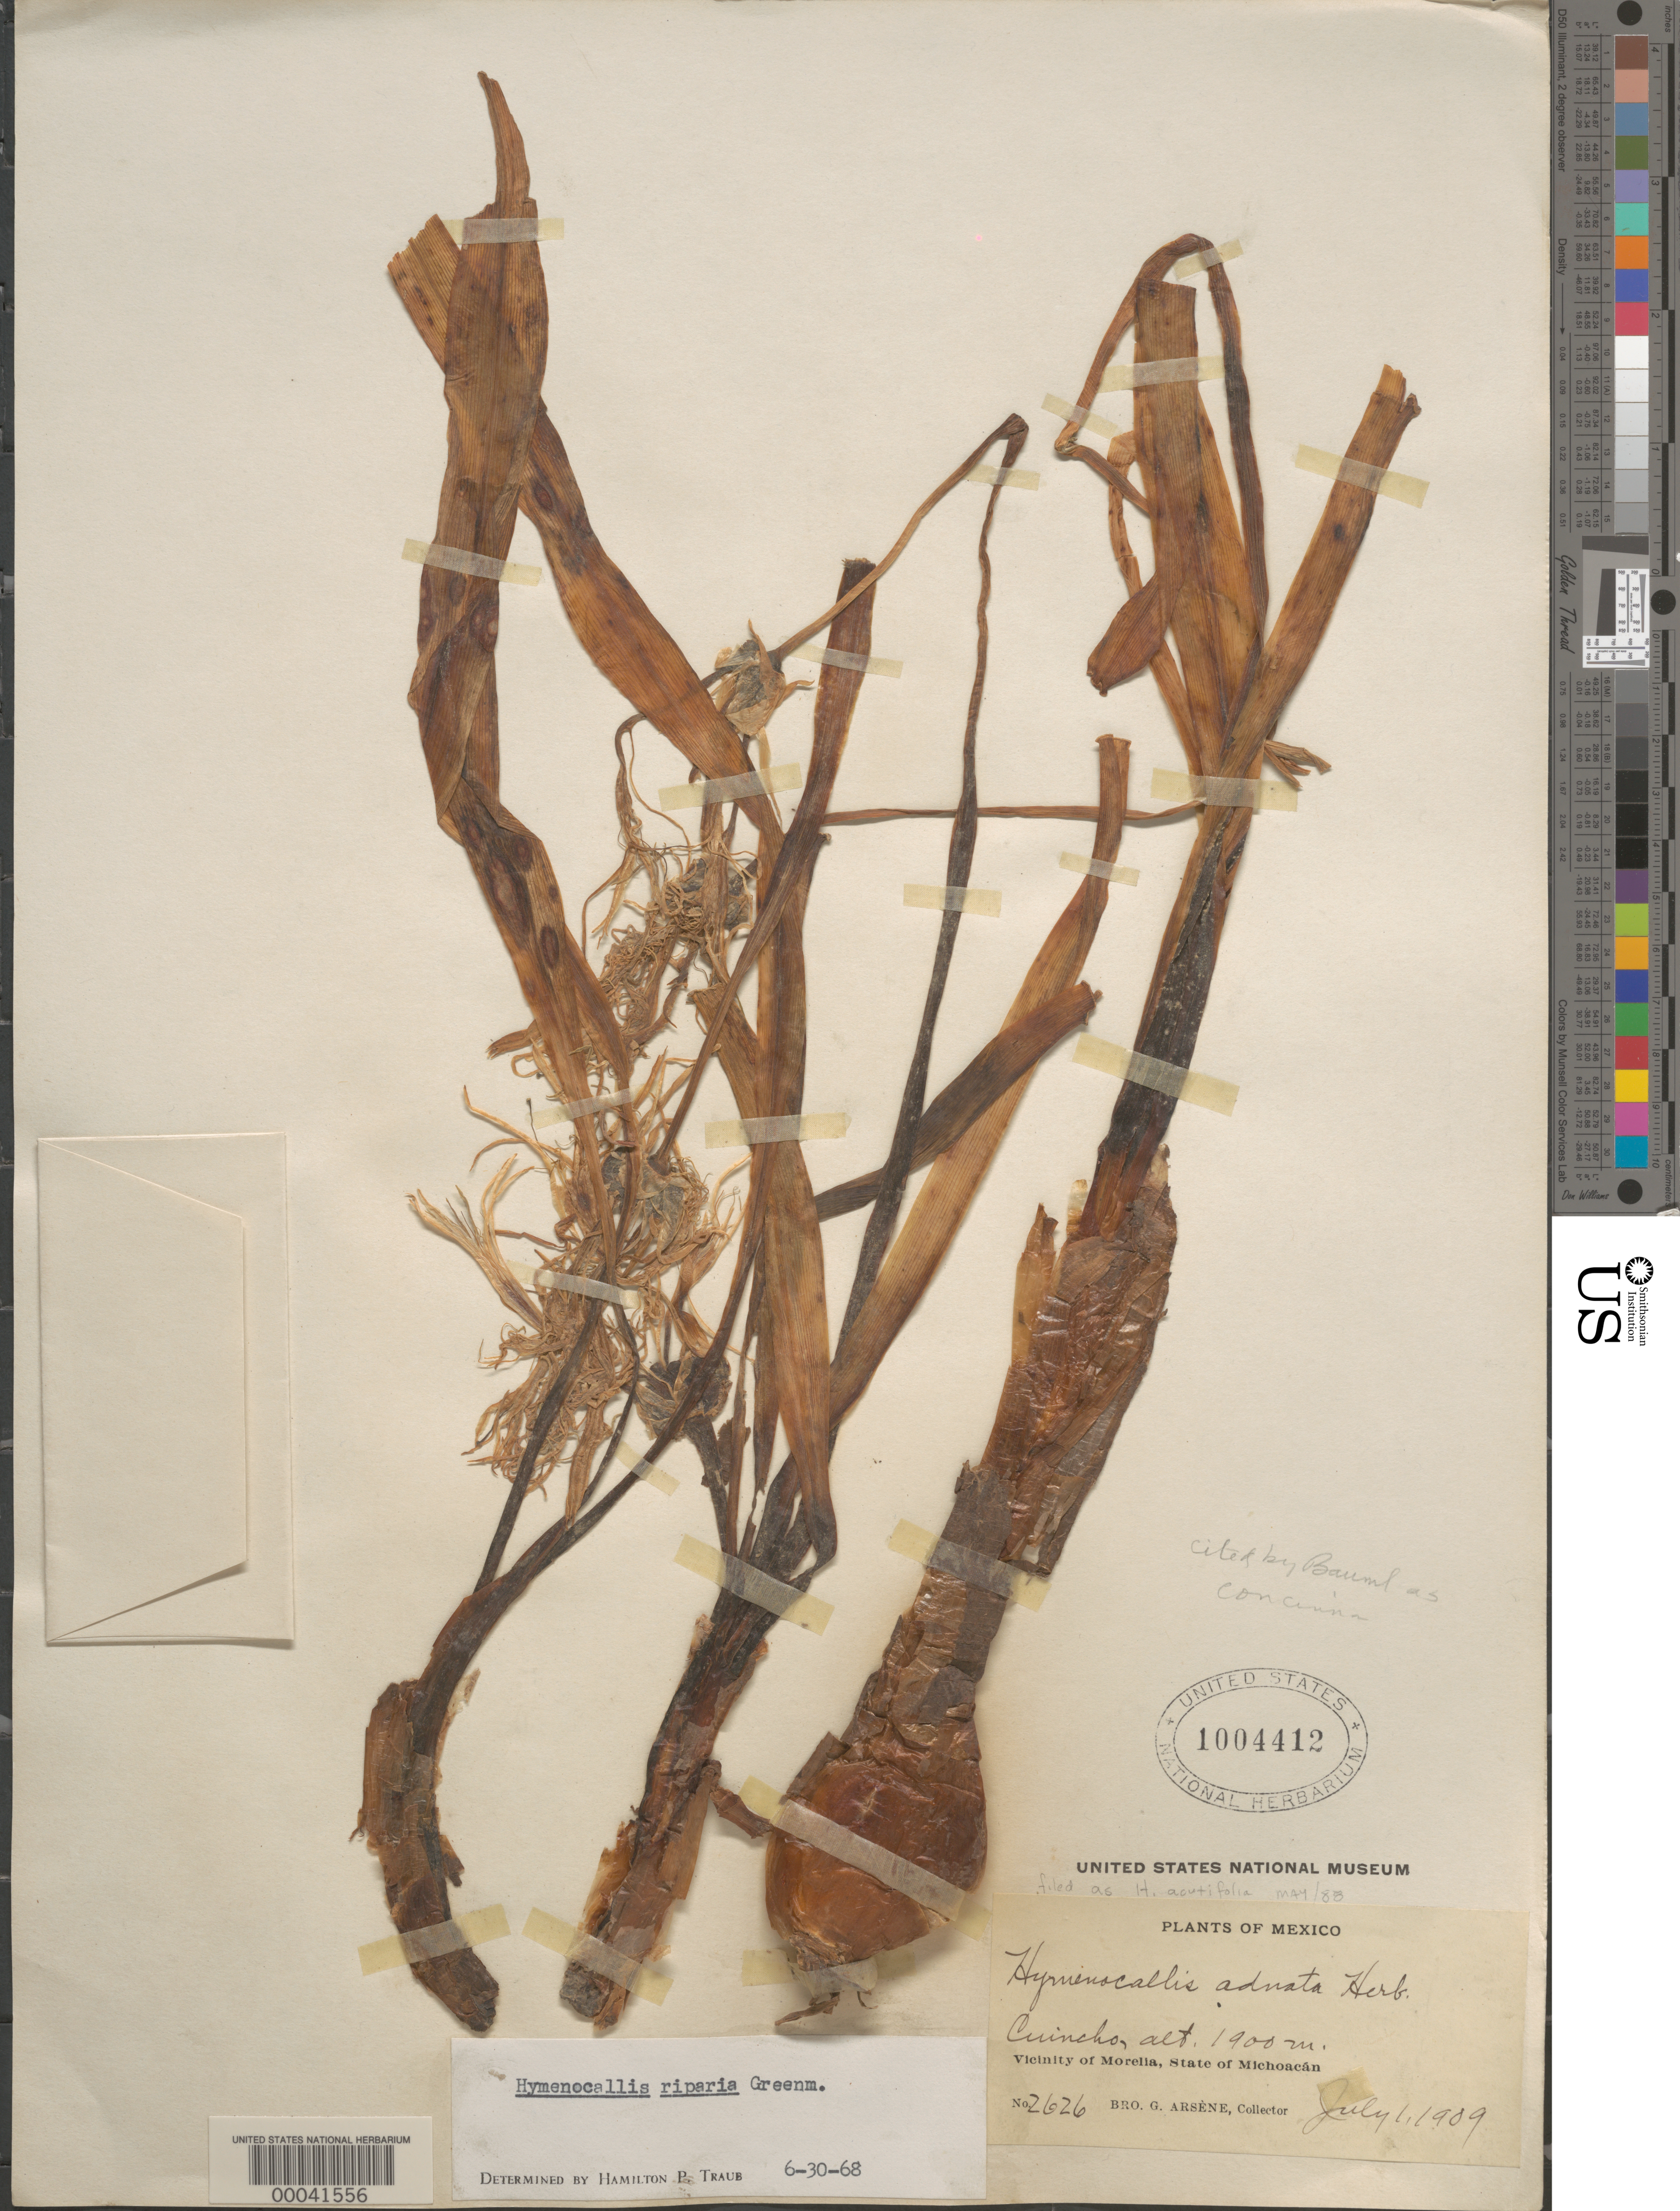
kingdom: Plantae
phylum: Tracheophyta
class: Liliopsida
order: Asparagales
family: Amaryllidaceae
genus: Hymenocallis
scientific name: Hymenocallis acutifolia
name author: (Herb.) Sweet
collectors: Bro. G. Arsène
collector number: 2626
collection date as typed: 01 Jul 1909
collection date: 1909-07-01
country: Mexico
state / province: Michoacán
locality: Vicinity of Morelia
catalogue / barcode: US 1004412